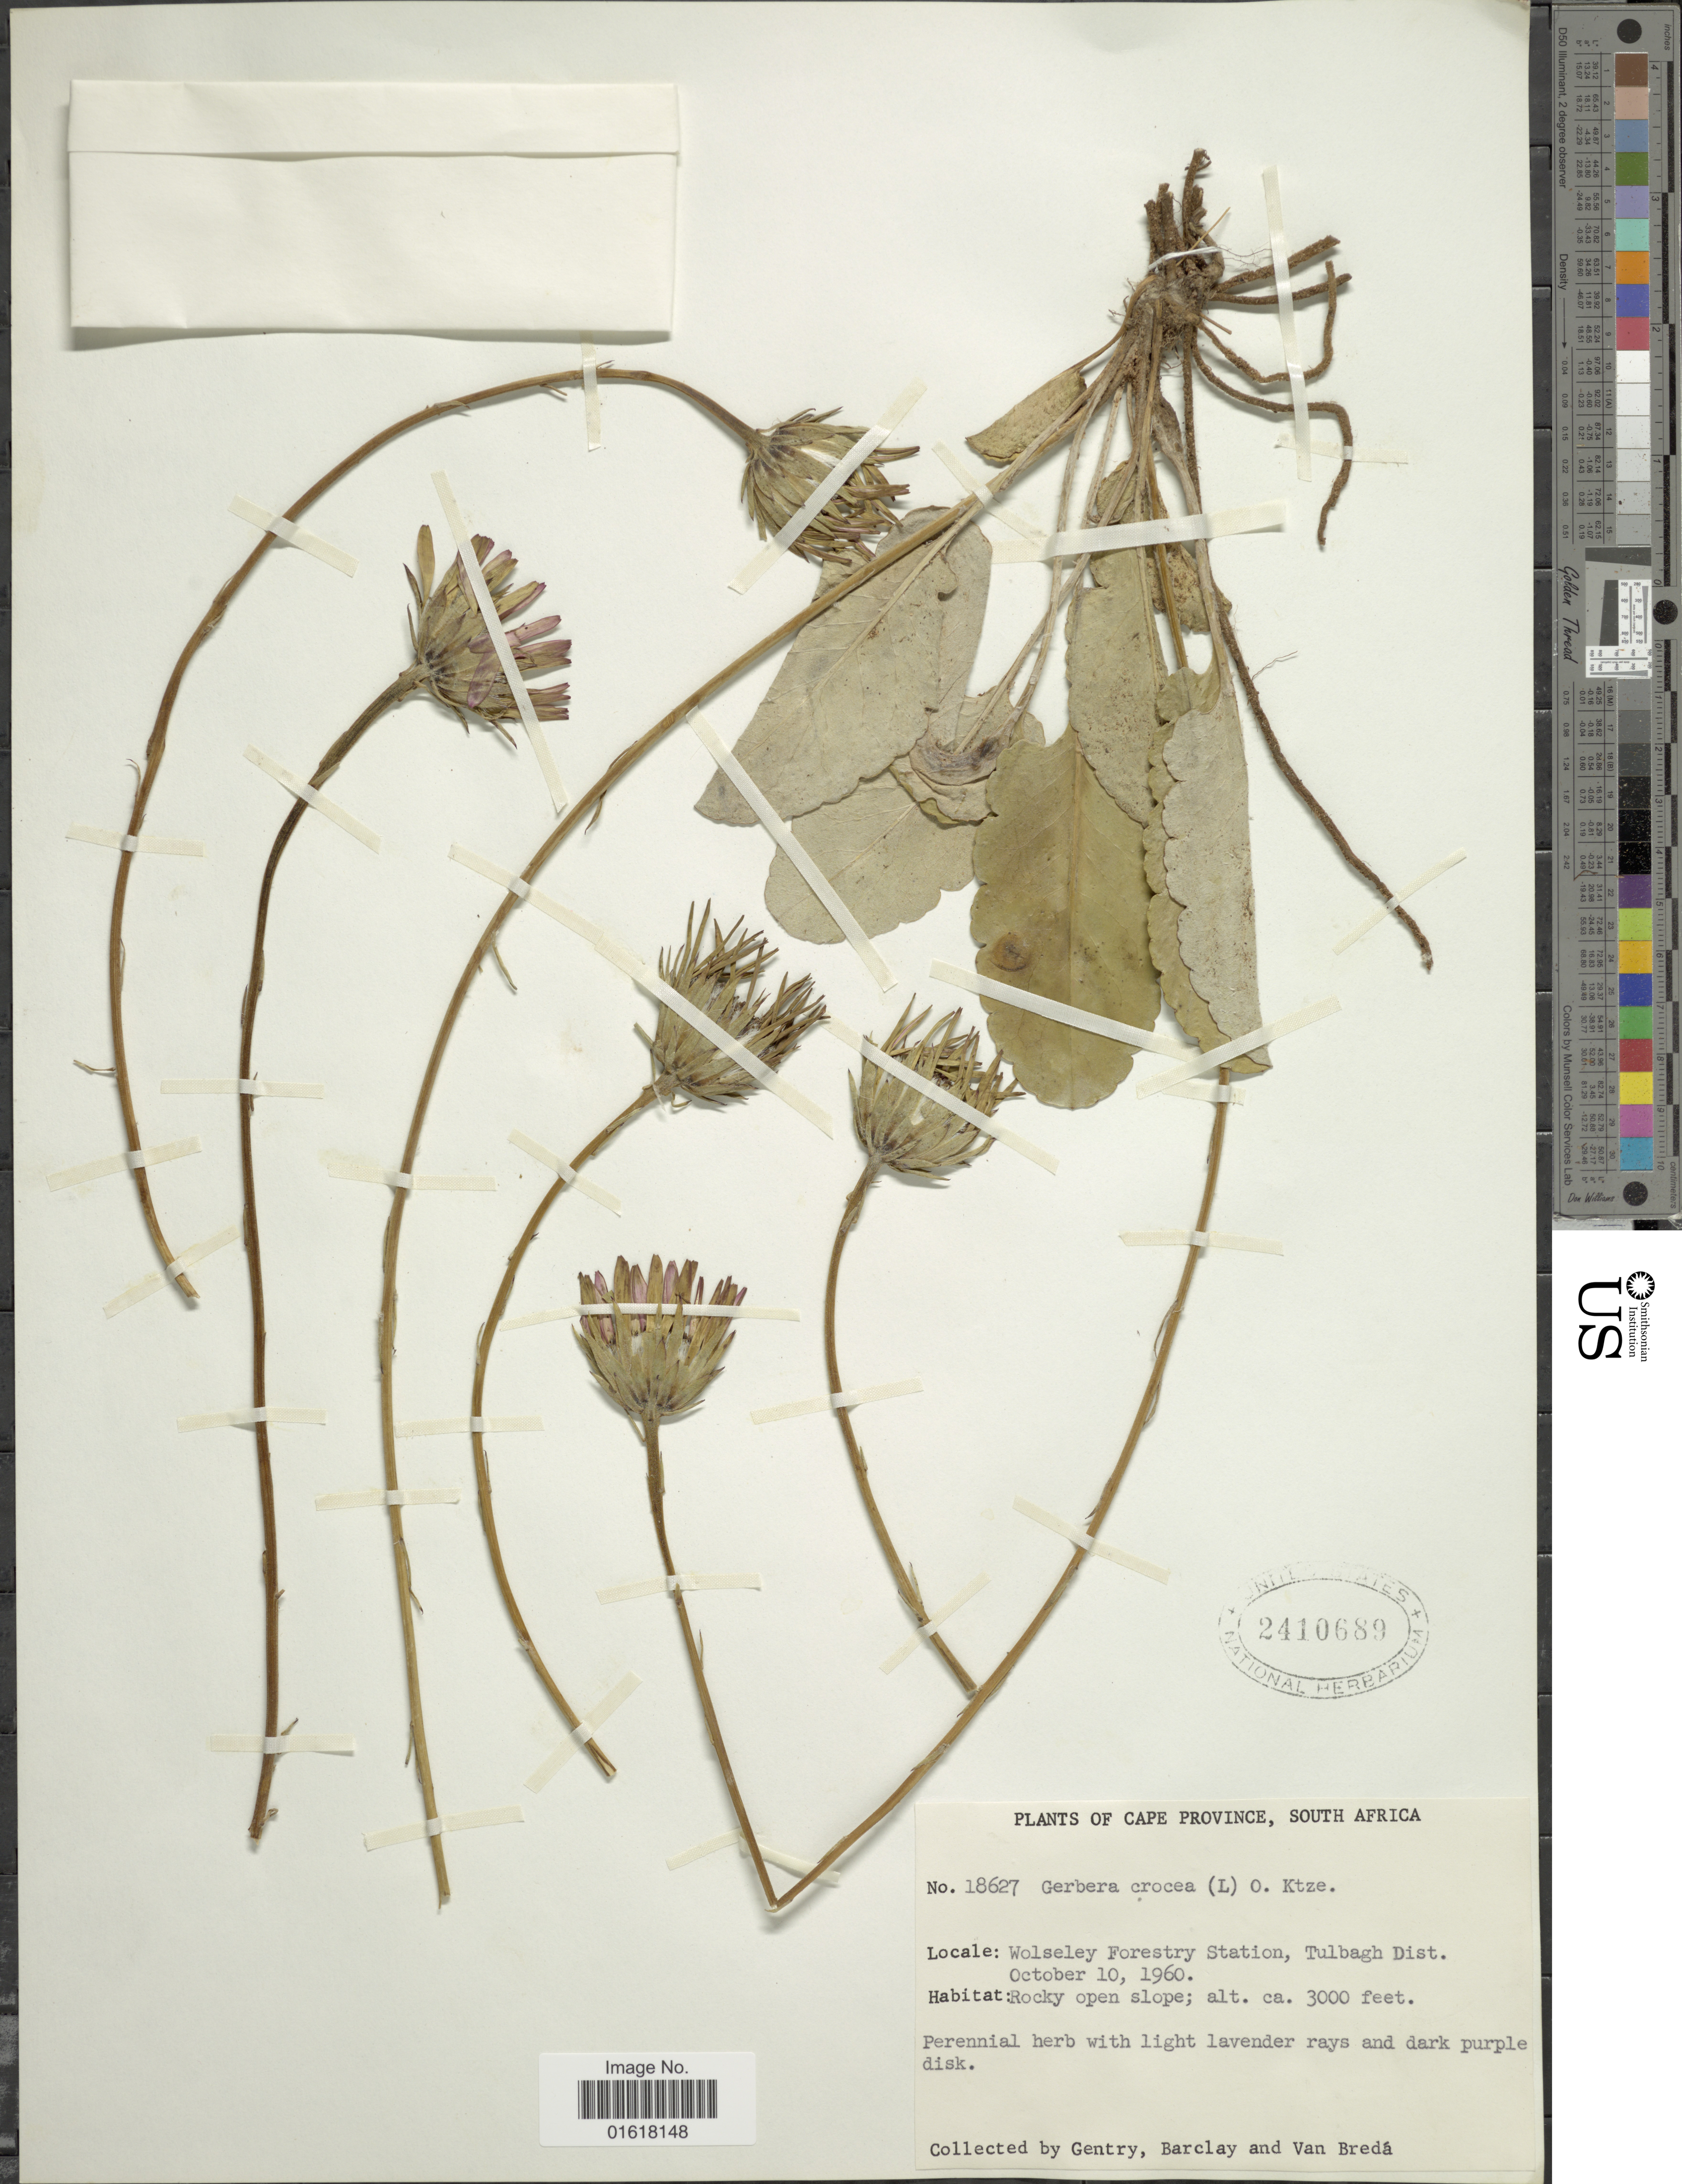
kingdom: Plantae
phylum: Tracheophyta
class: Magnoliopsida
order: Asterales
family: Asteraceae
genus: Gerbera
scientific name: Gerbera crocea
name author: (L.) Kuntze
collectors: Gentry, --, -- Barclay & Van Bredá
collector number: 18627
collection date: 1960-10-10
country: South Africa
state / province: Western Cape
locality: Wolseley Forestry Station. Tulbagh Dist.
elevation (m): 914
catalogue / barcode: US 2410689